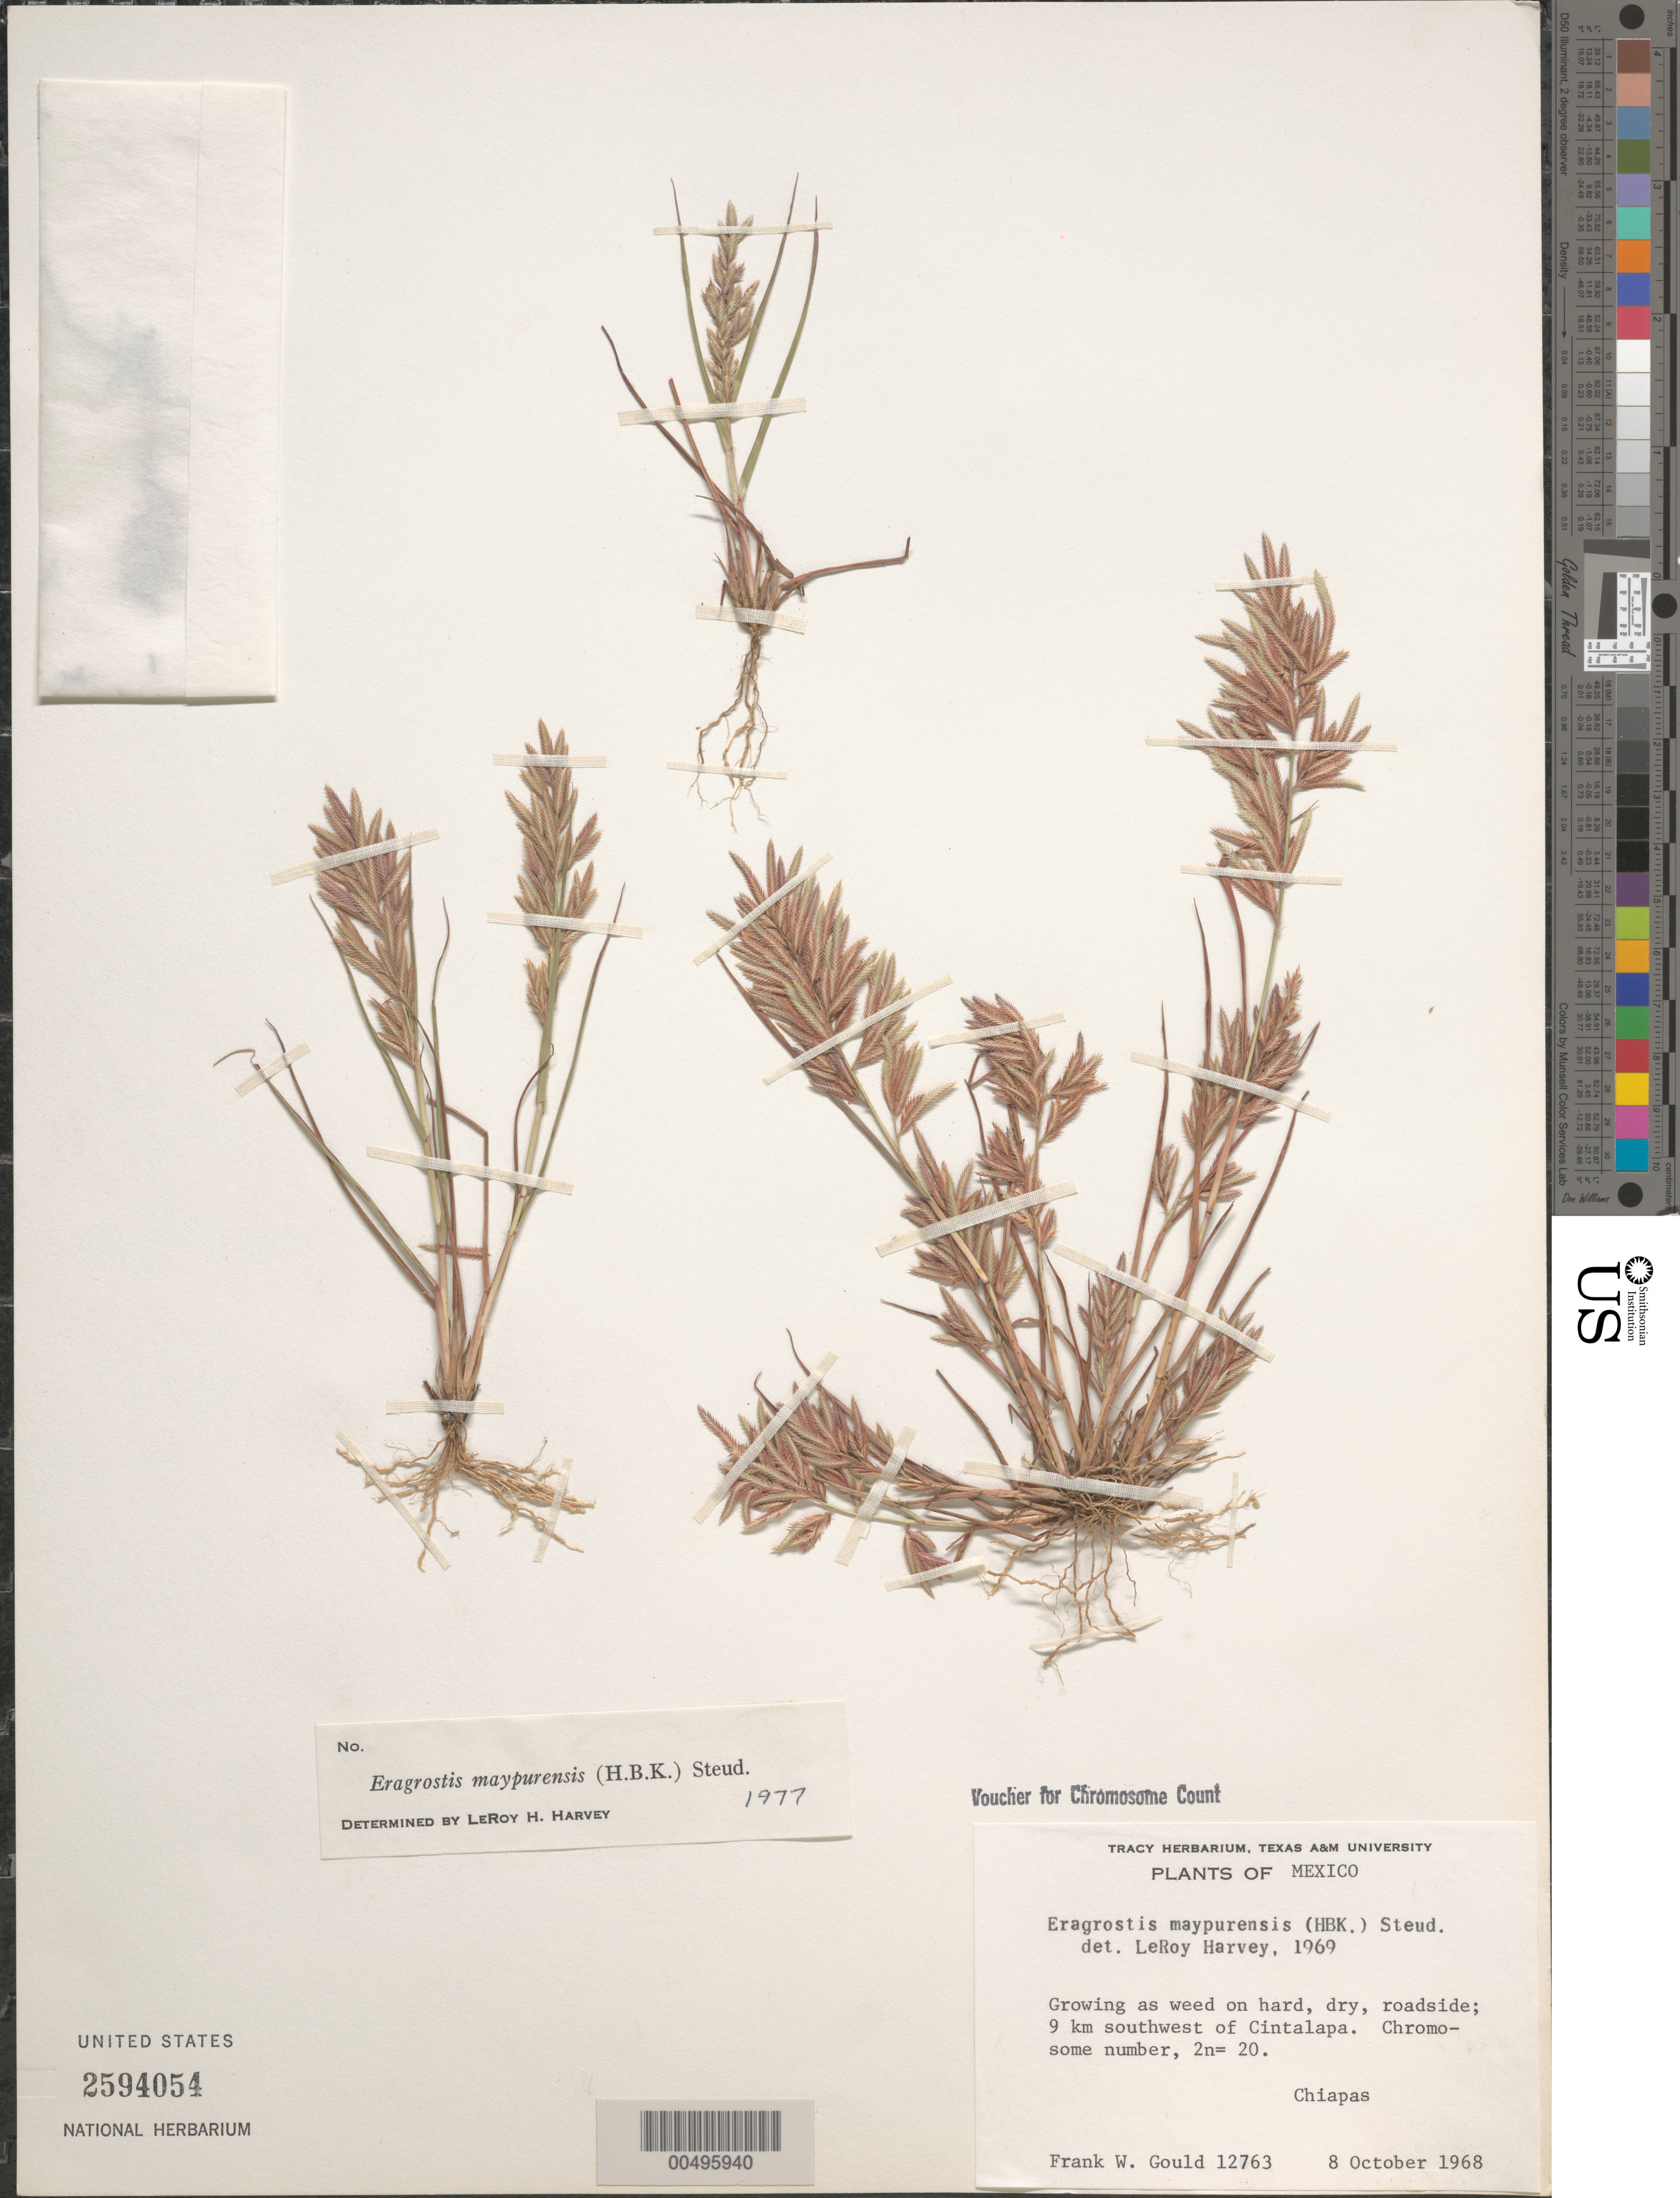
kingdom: Plantae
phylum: Tracheophyta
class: Liliopsida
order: Poales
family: Poaceae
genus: Eragrostis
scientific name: Eragrostis maypurensis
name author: (Kunth) Steud.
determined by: Harvey, L. H.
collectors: F. W. Gould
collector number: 12763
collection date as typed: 8 Oct 1968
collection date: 1968-10-08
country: Mexico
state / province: Chiapas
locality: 9 km SW of Cintalapa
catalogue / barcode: US 2594054